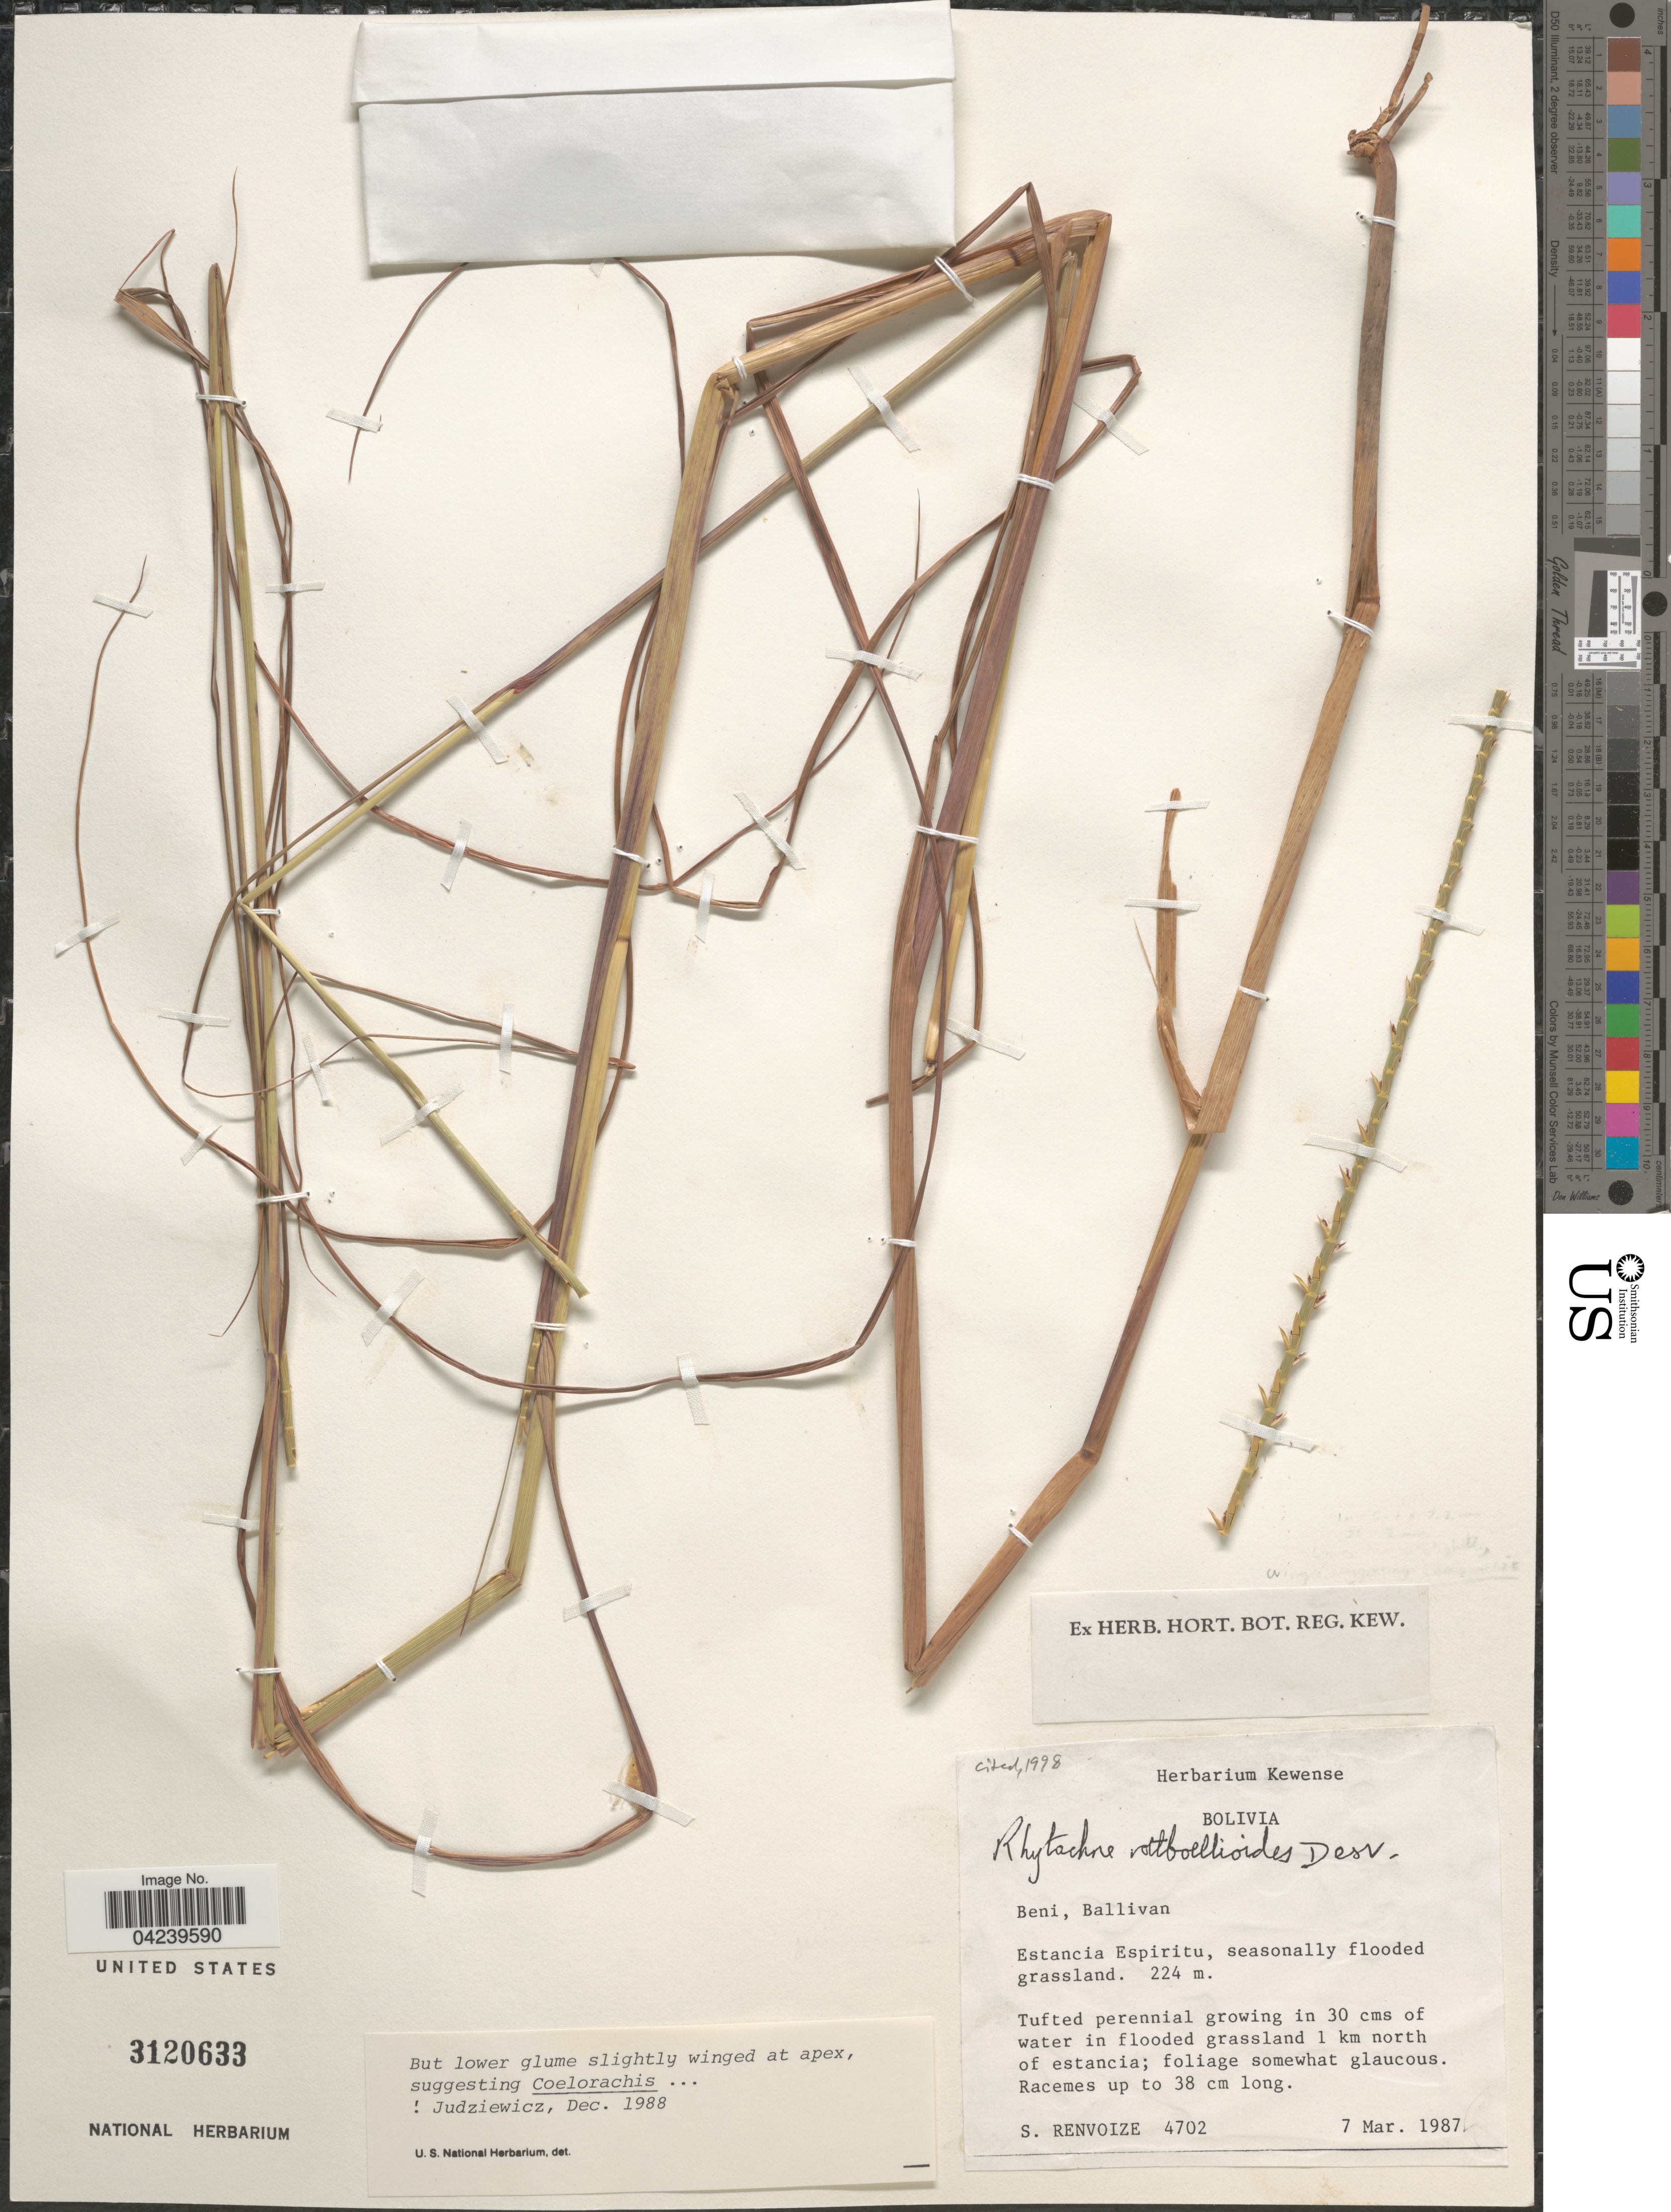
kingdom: Plantae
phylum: Tracheophyta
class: Liliopsida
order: Poales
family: Poaceae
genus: Rhytachne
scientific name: Rhytachne rottboellioides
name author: Desv.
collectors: S. A. Renvoize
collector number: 4702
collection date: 1987-03-07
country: Bolivia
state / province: Beni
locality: Beni, Ballivan. Estancia Espiritu.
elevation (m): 224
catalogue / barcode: US 3120633